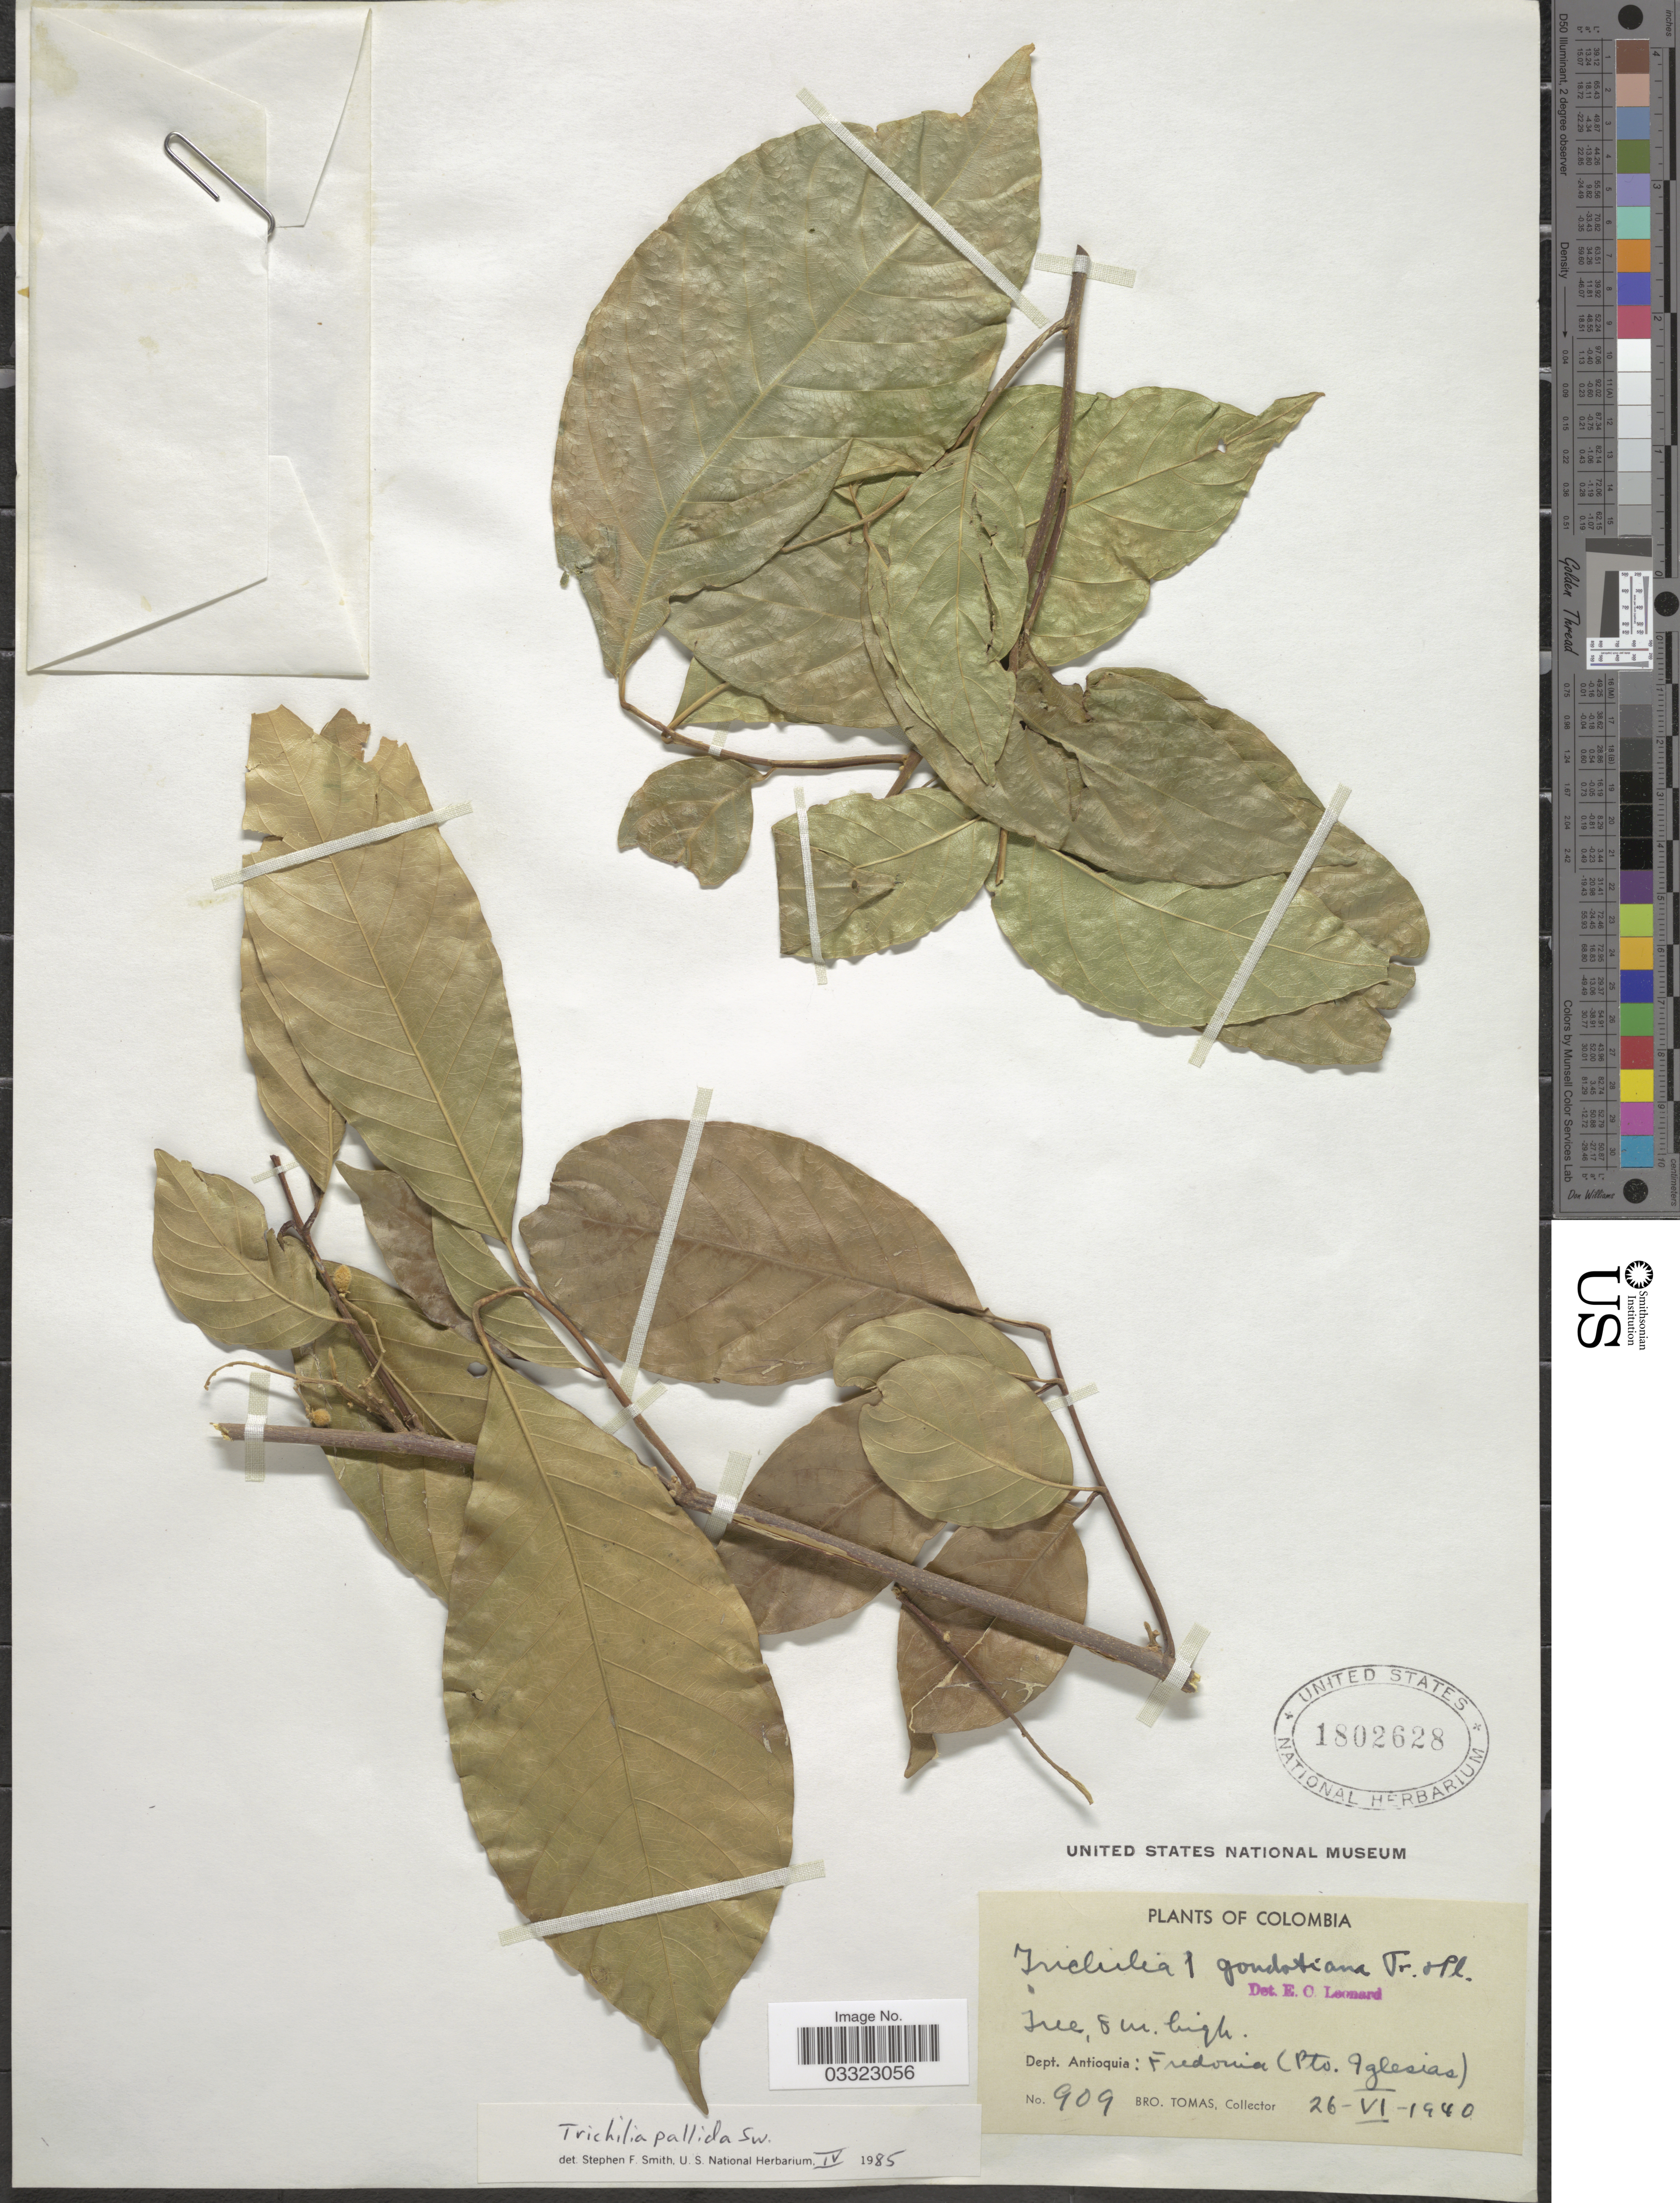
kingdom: Plantae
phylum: Tracheophyta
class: Magnoliopsida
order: Sapindales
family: Meliaceae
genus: Trichilia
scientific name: Trichilia pallida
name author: Sw.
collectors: B. Tomas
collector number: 909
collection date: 1940-06-26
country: Colombia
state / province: Antioquia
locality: Dept. Antioquia: Fredonia (Pto. Iglesias).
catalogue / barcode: US 1802628